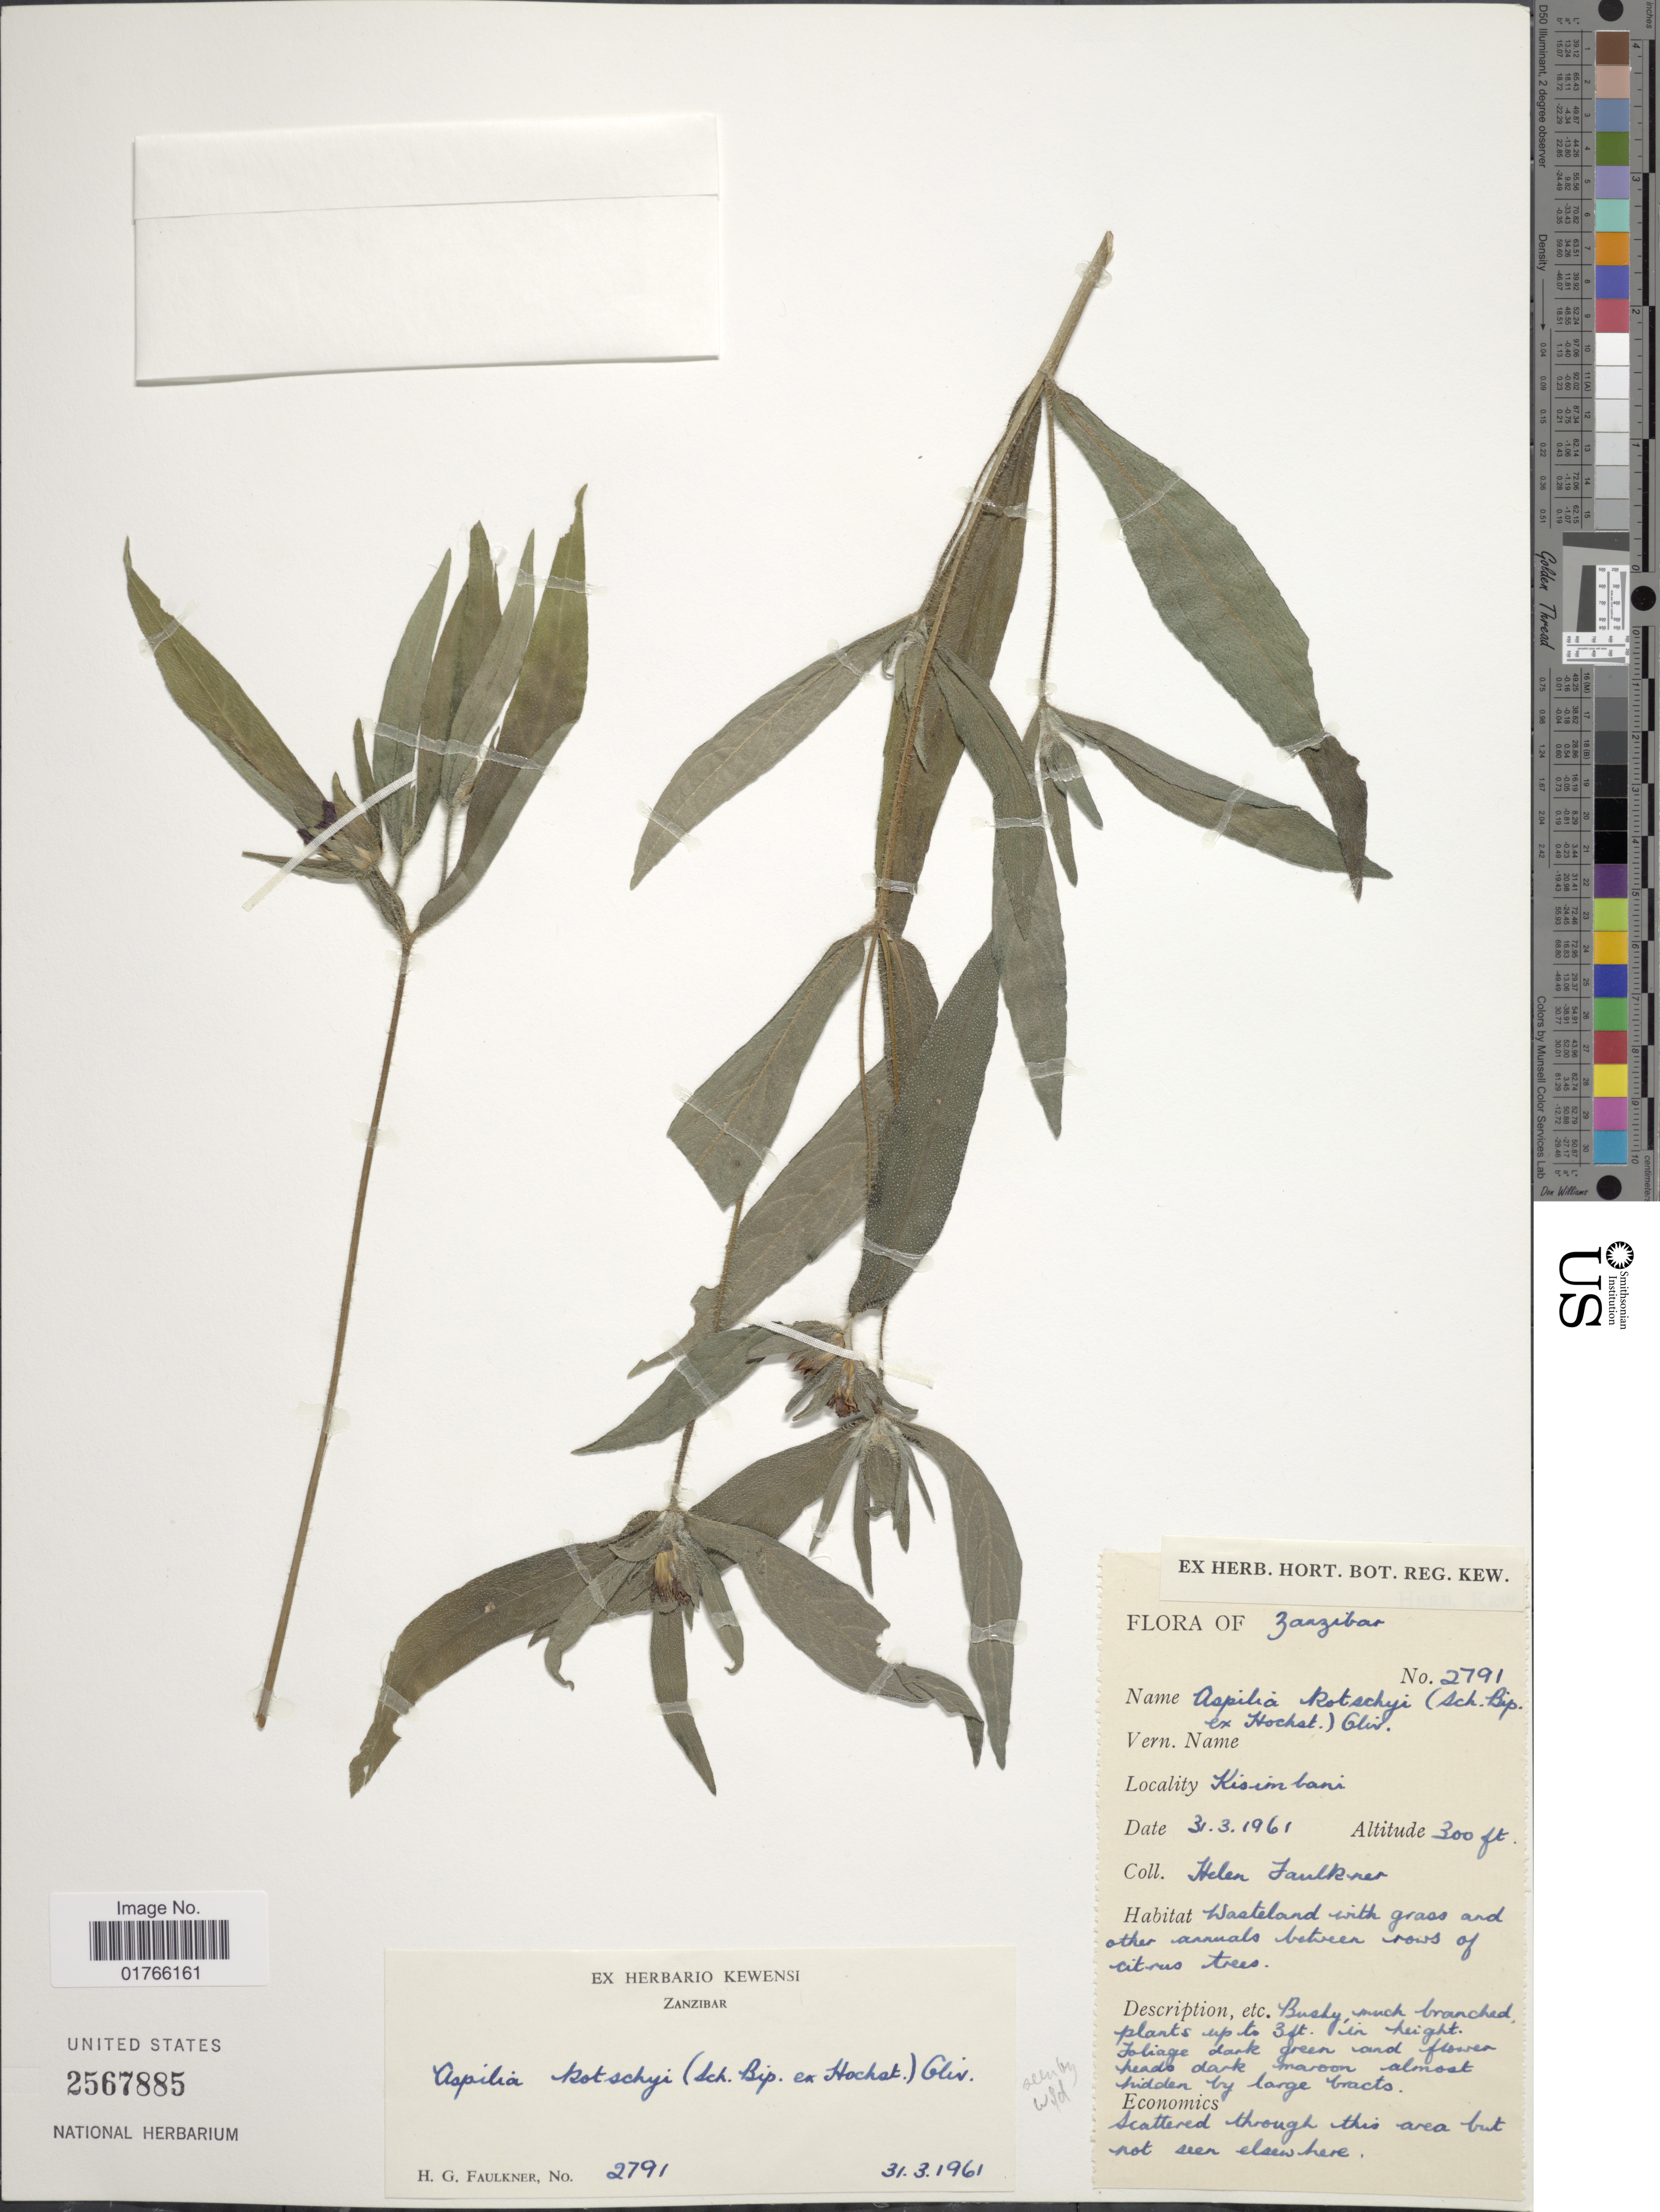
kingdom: Plantae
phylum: Tracheophyta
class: Magnoliopsida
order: Asterales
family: Asteraceae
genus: Aspilia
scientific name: Aspilia kotschyi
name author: (Sch. Bip.) Oliv.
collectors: H. Faulkner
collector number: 2791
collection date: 1961-03-31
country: Tanzania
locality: Kizimbani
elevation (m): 91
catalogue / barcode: US 2567885